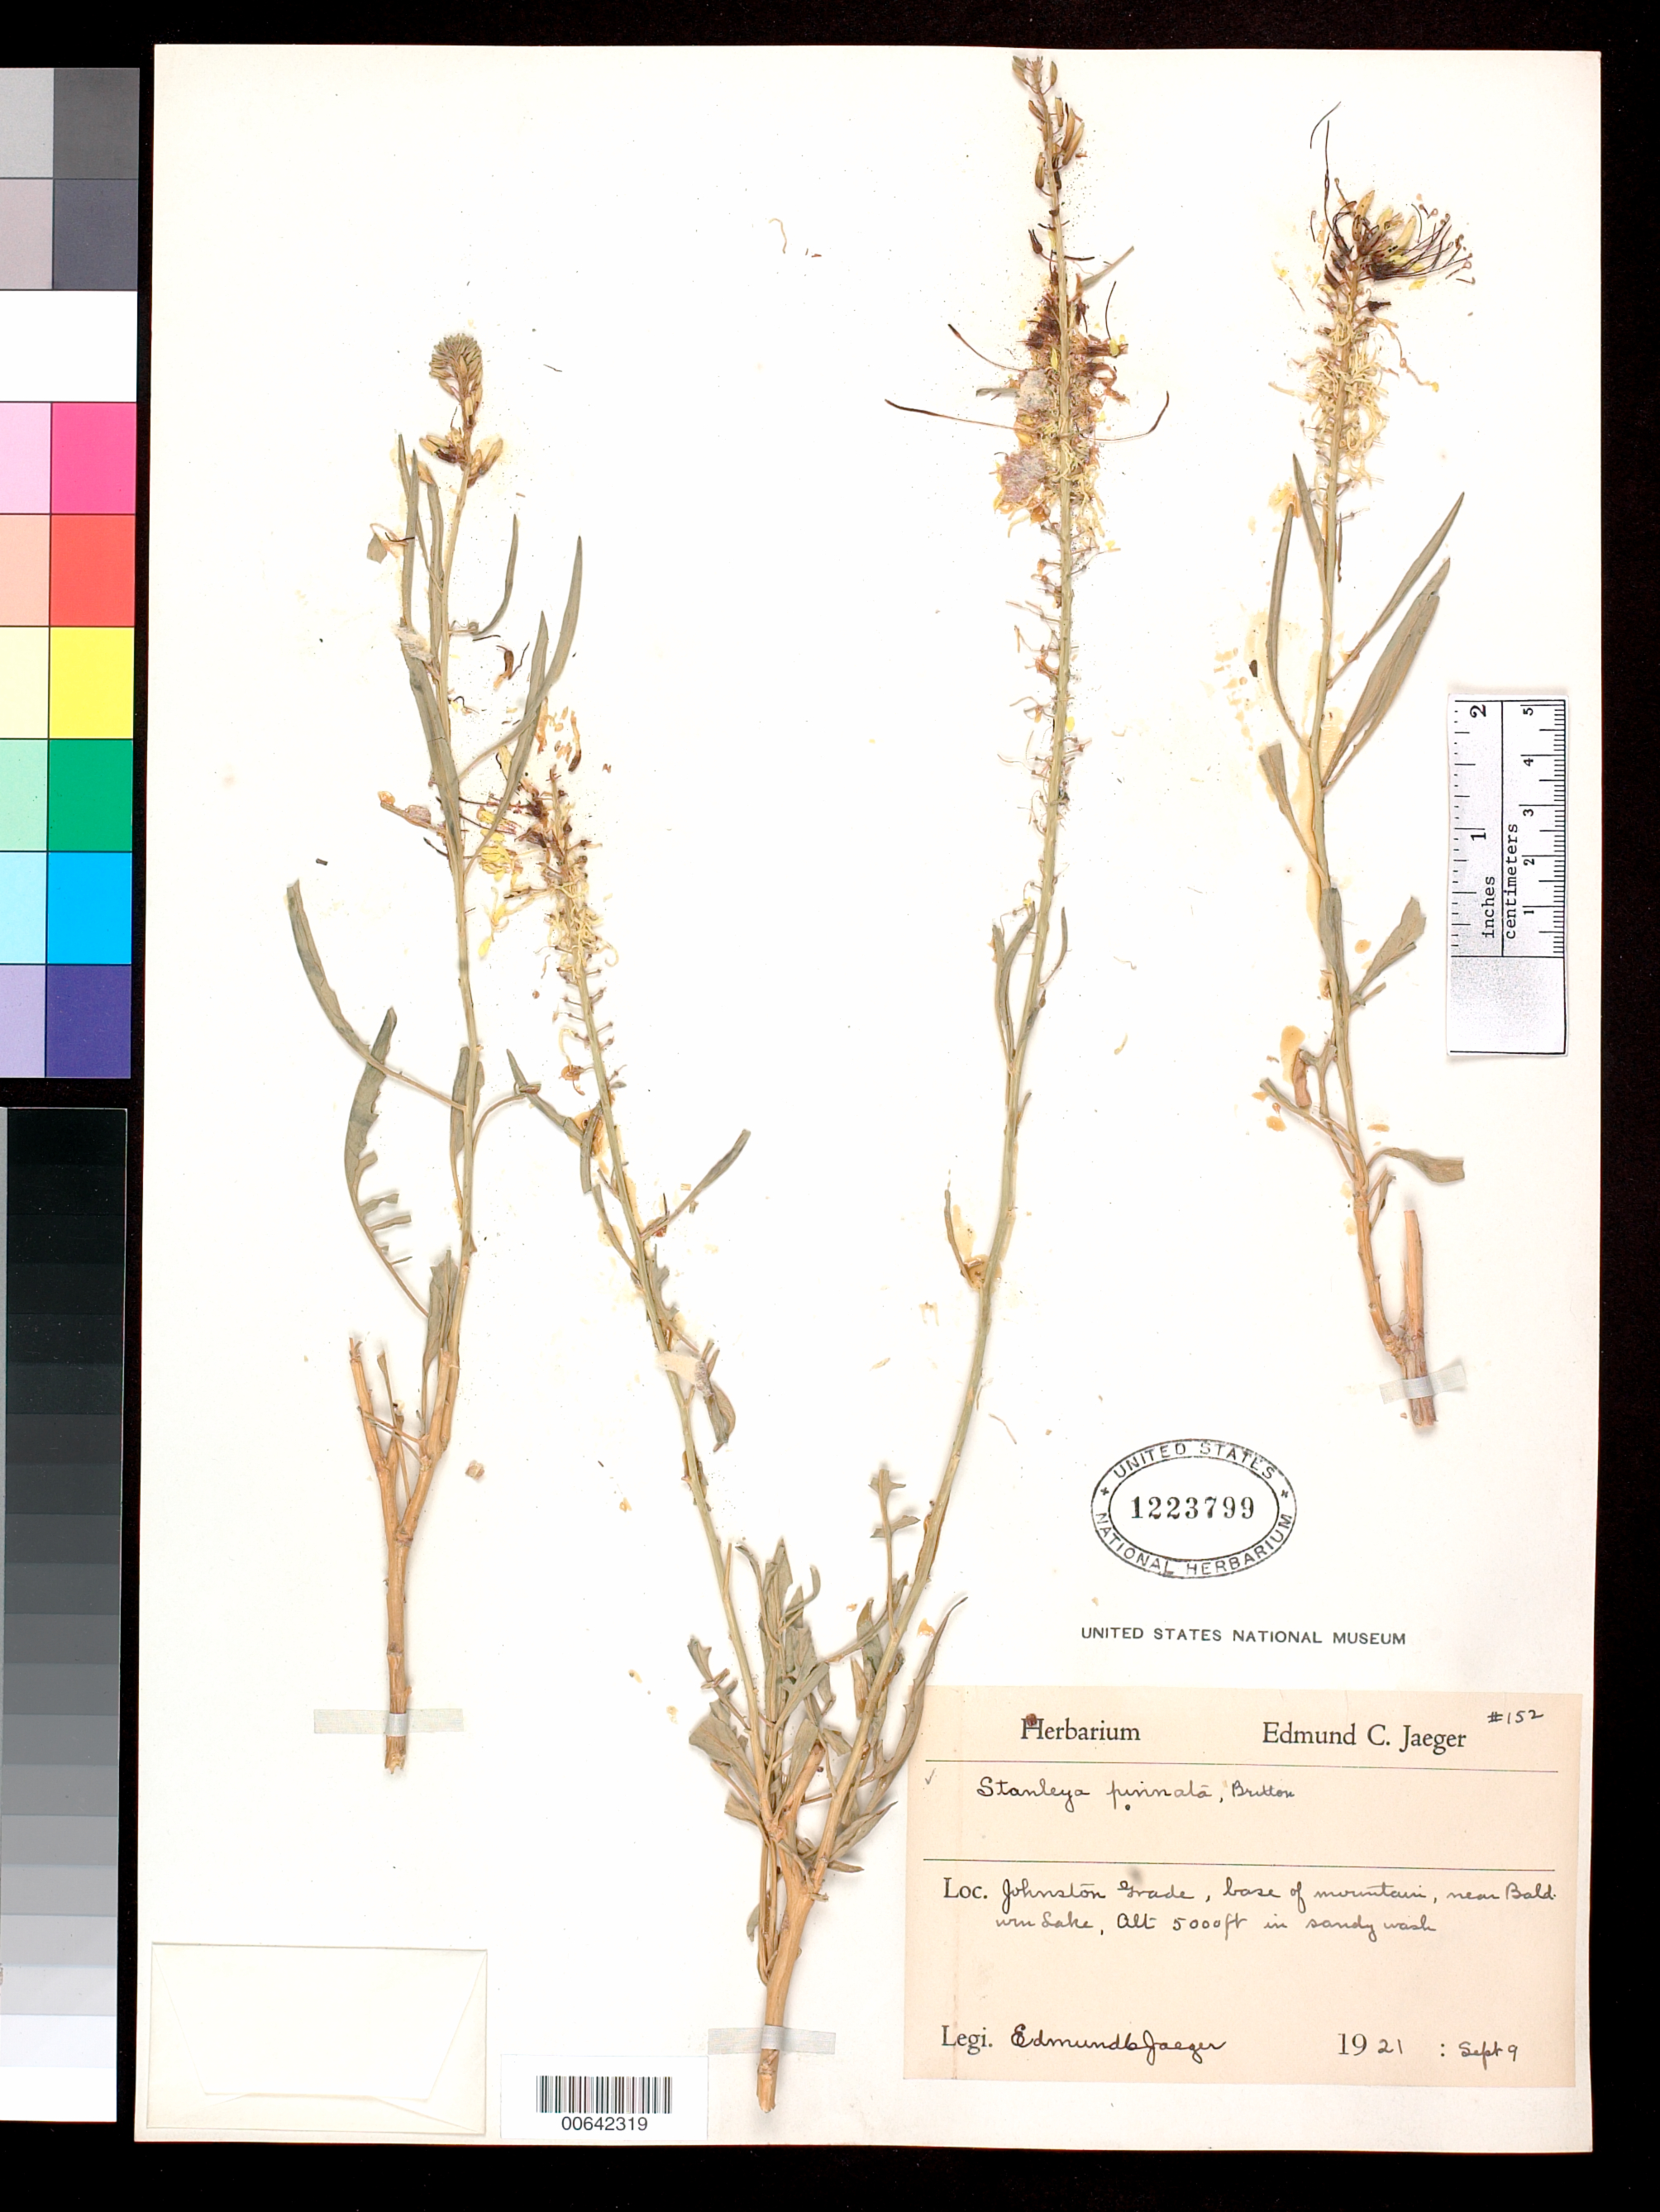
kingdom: Plantae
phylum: Tracheophyta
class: Magnoliopsida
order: Brassicales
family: Brassicaceae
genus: Stanleya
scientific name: Stanleya pinnata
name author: (Pursh) Britton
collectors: E. Jaeger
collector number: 152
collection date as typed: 09 Sep 1921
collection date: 1921-09-09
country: United States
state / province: California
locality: Johnston Grade, near Baldwin Lake.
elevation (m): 1524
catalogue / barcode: US 1223799